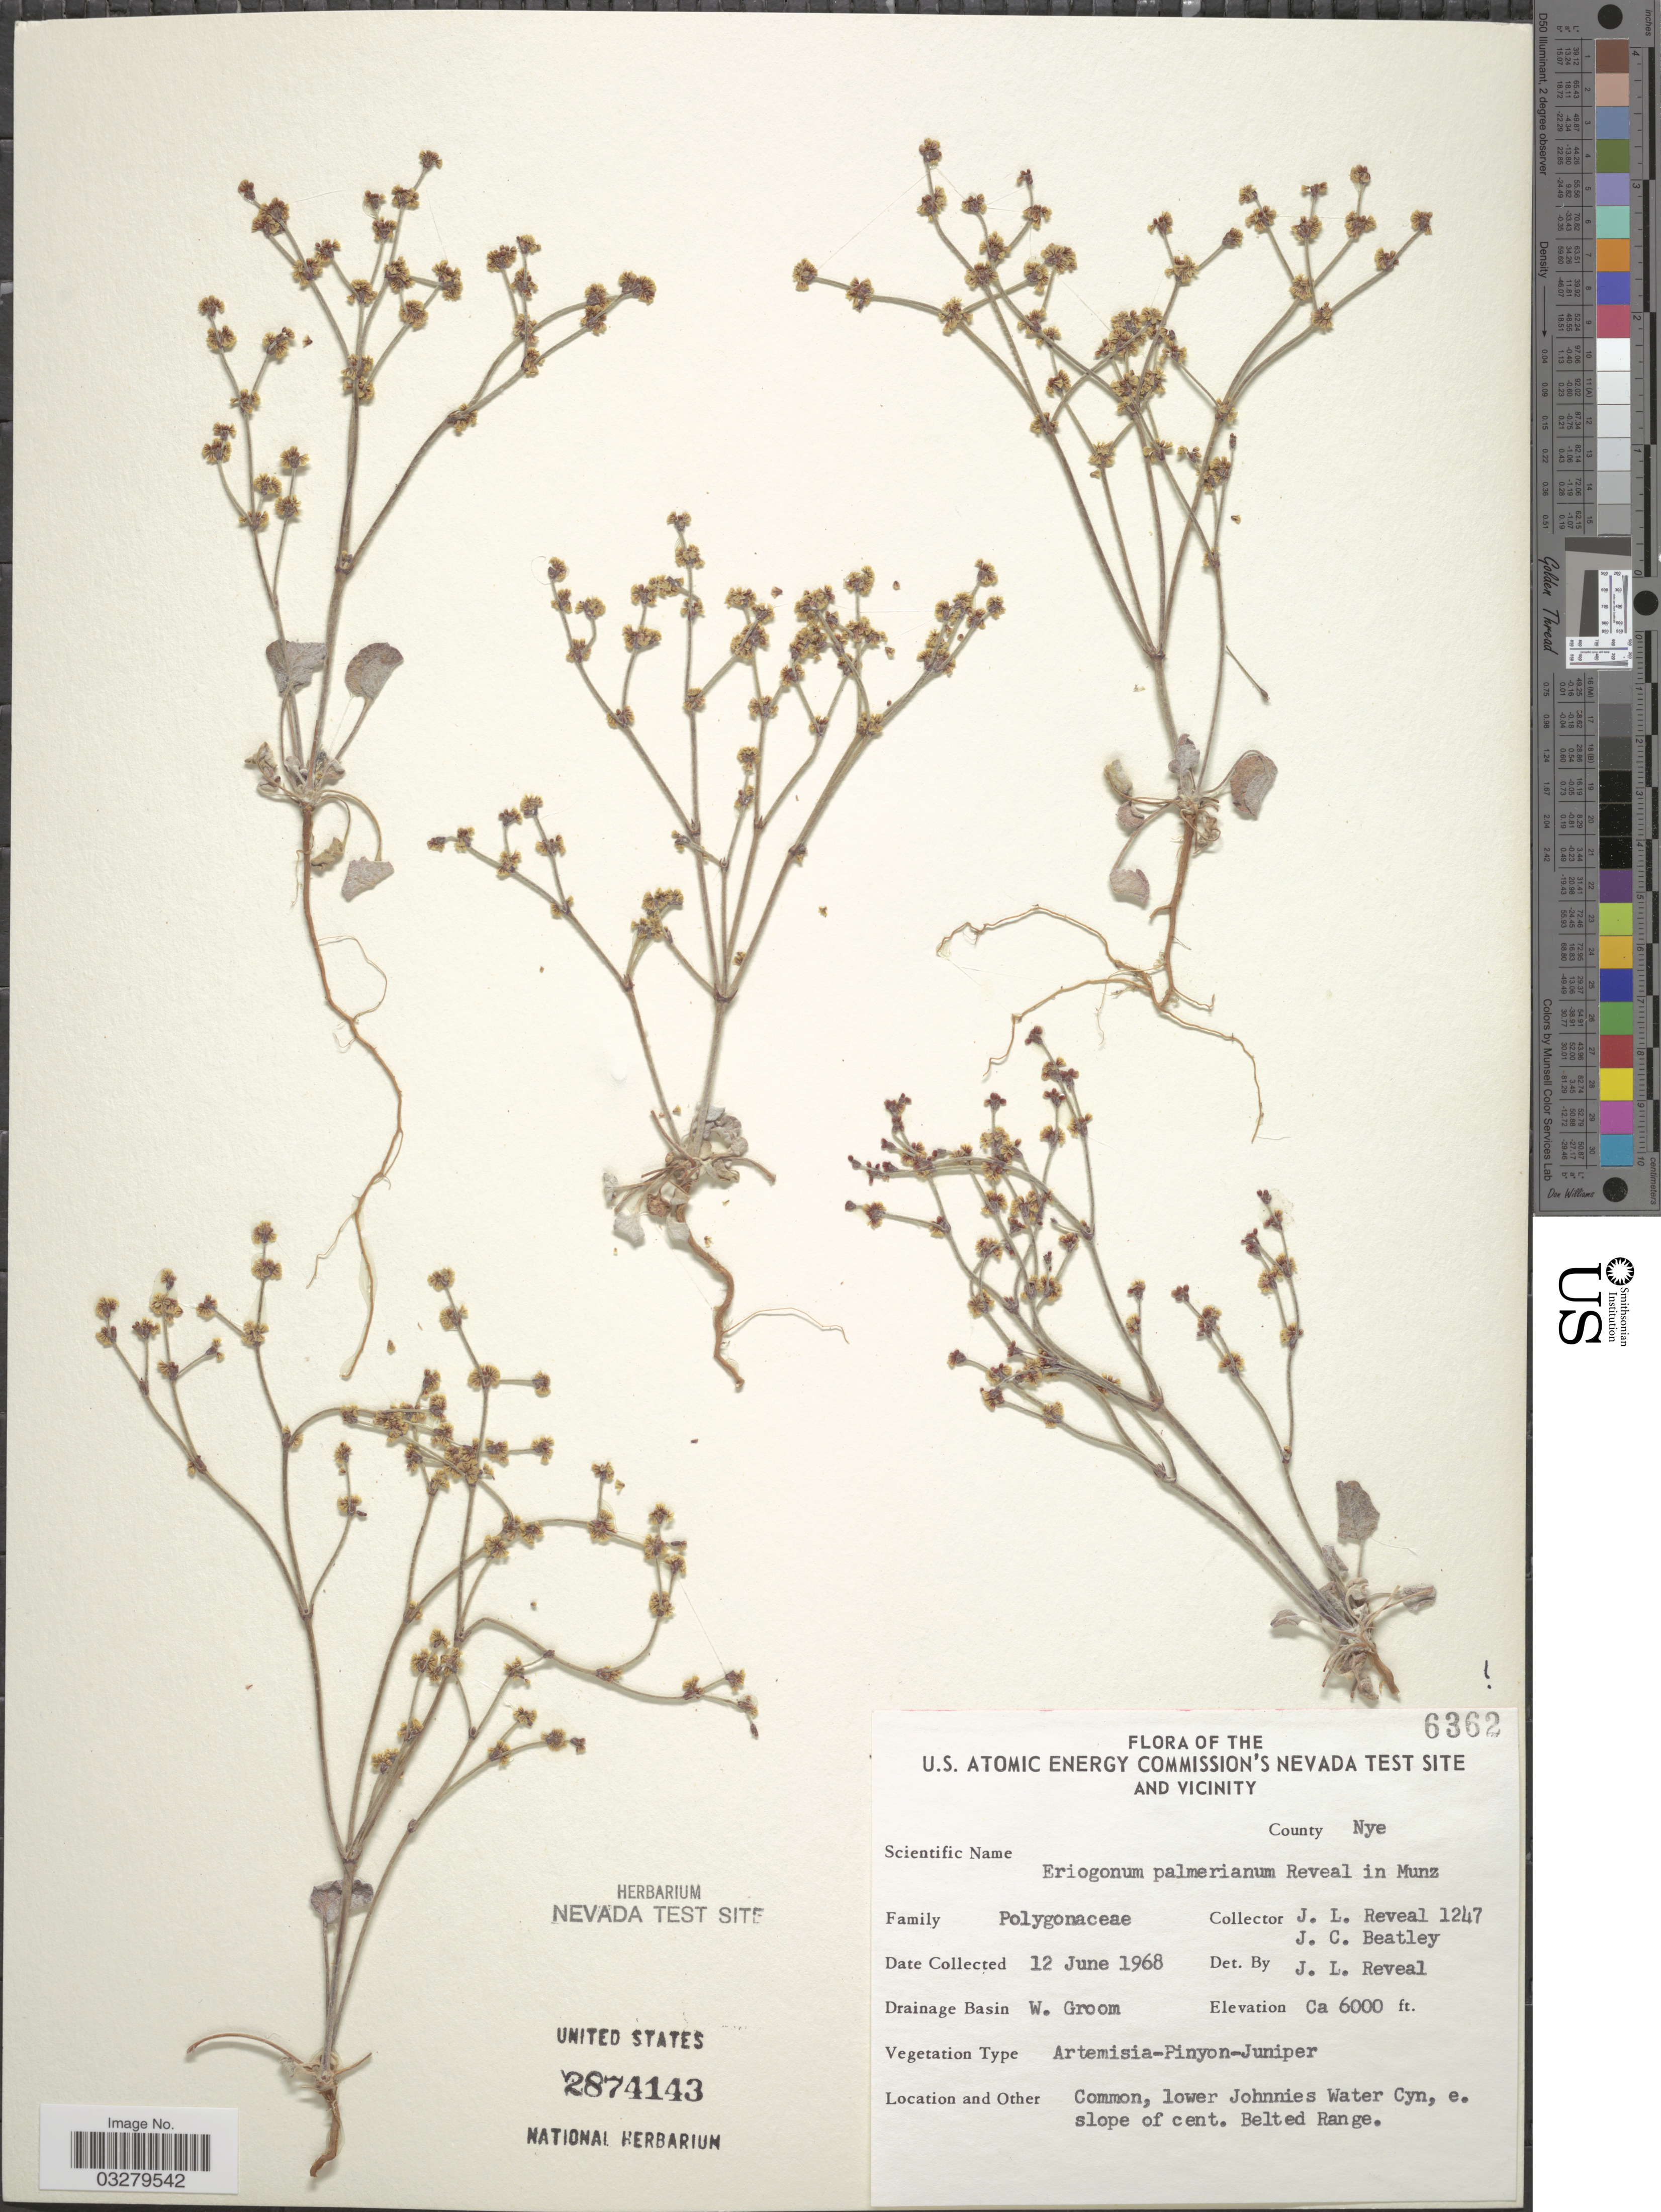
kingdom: Plantae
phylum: Tracheophyta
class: Magnoliopsida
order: Caryophyllales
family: Polygonaceae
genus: Eriogonum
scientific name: Eriogonum palmerianum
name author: Reveal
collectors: J. L. Reveal & J. C. Beatley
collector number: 1247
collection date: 1968-06-12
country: United States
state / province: Nevada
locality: U.S. Atomic Energy Commission's Nevada Test Site and Vicinity. County Nye. Drainage Basin W. Groom. Lower Johnnies Water Cyn, e. slope of cent. Belted Range.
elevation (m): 1829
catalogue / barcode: US 2874143